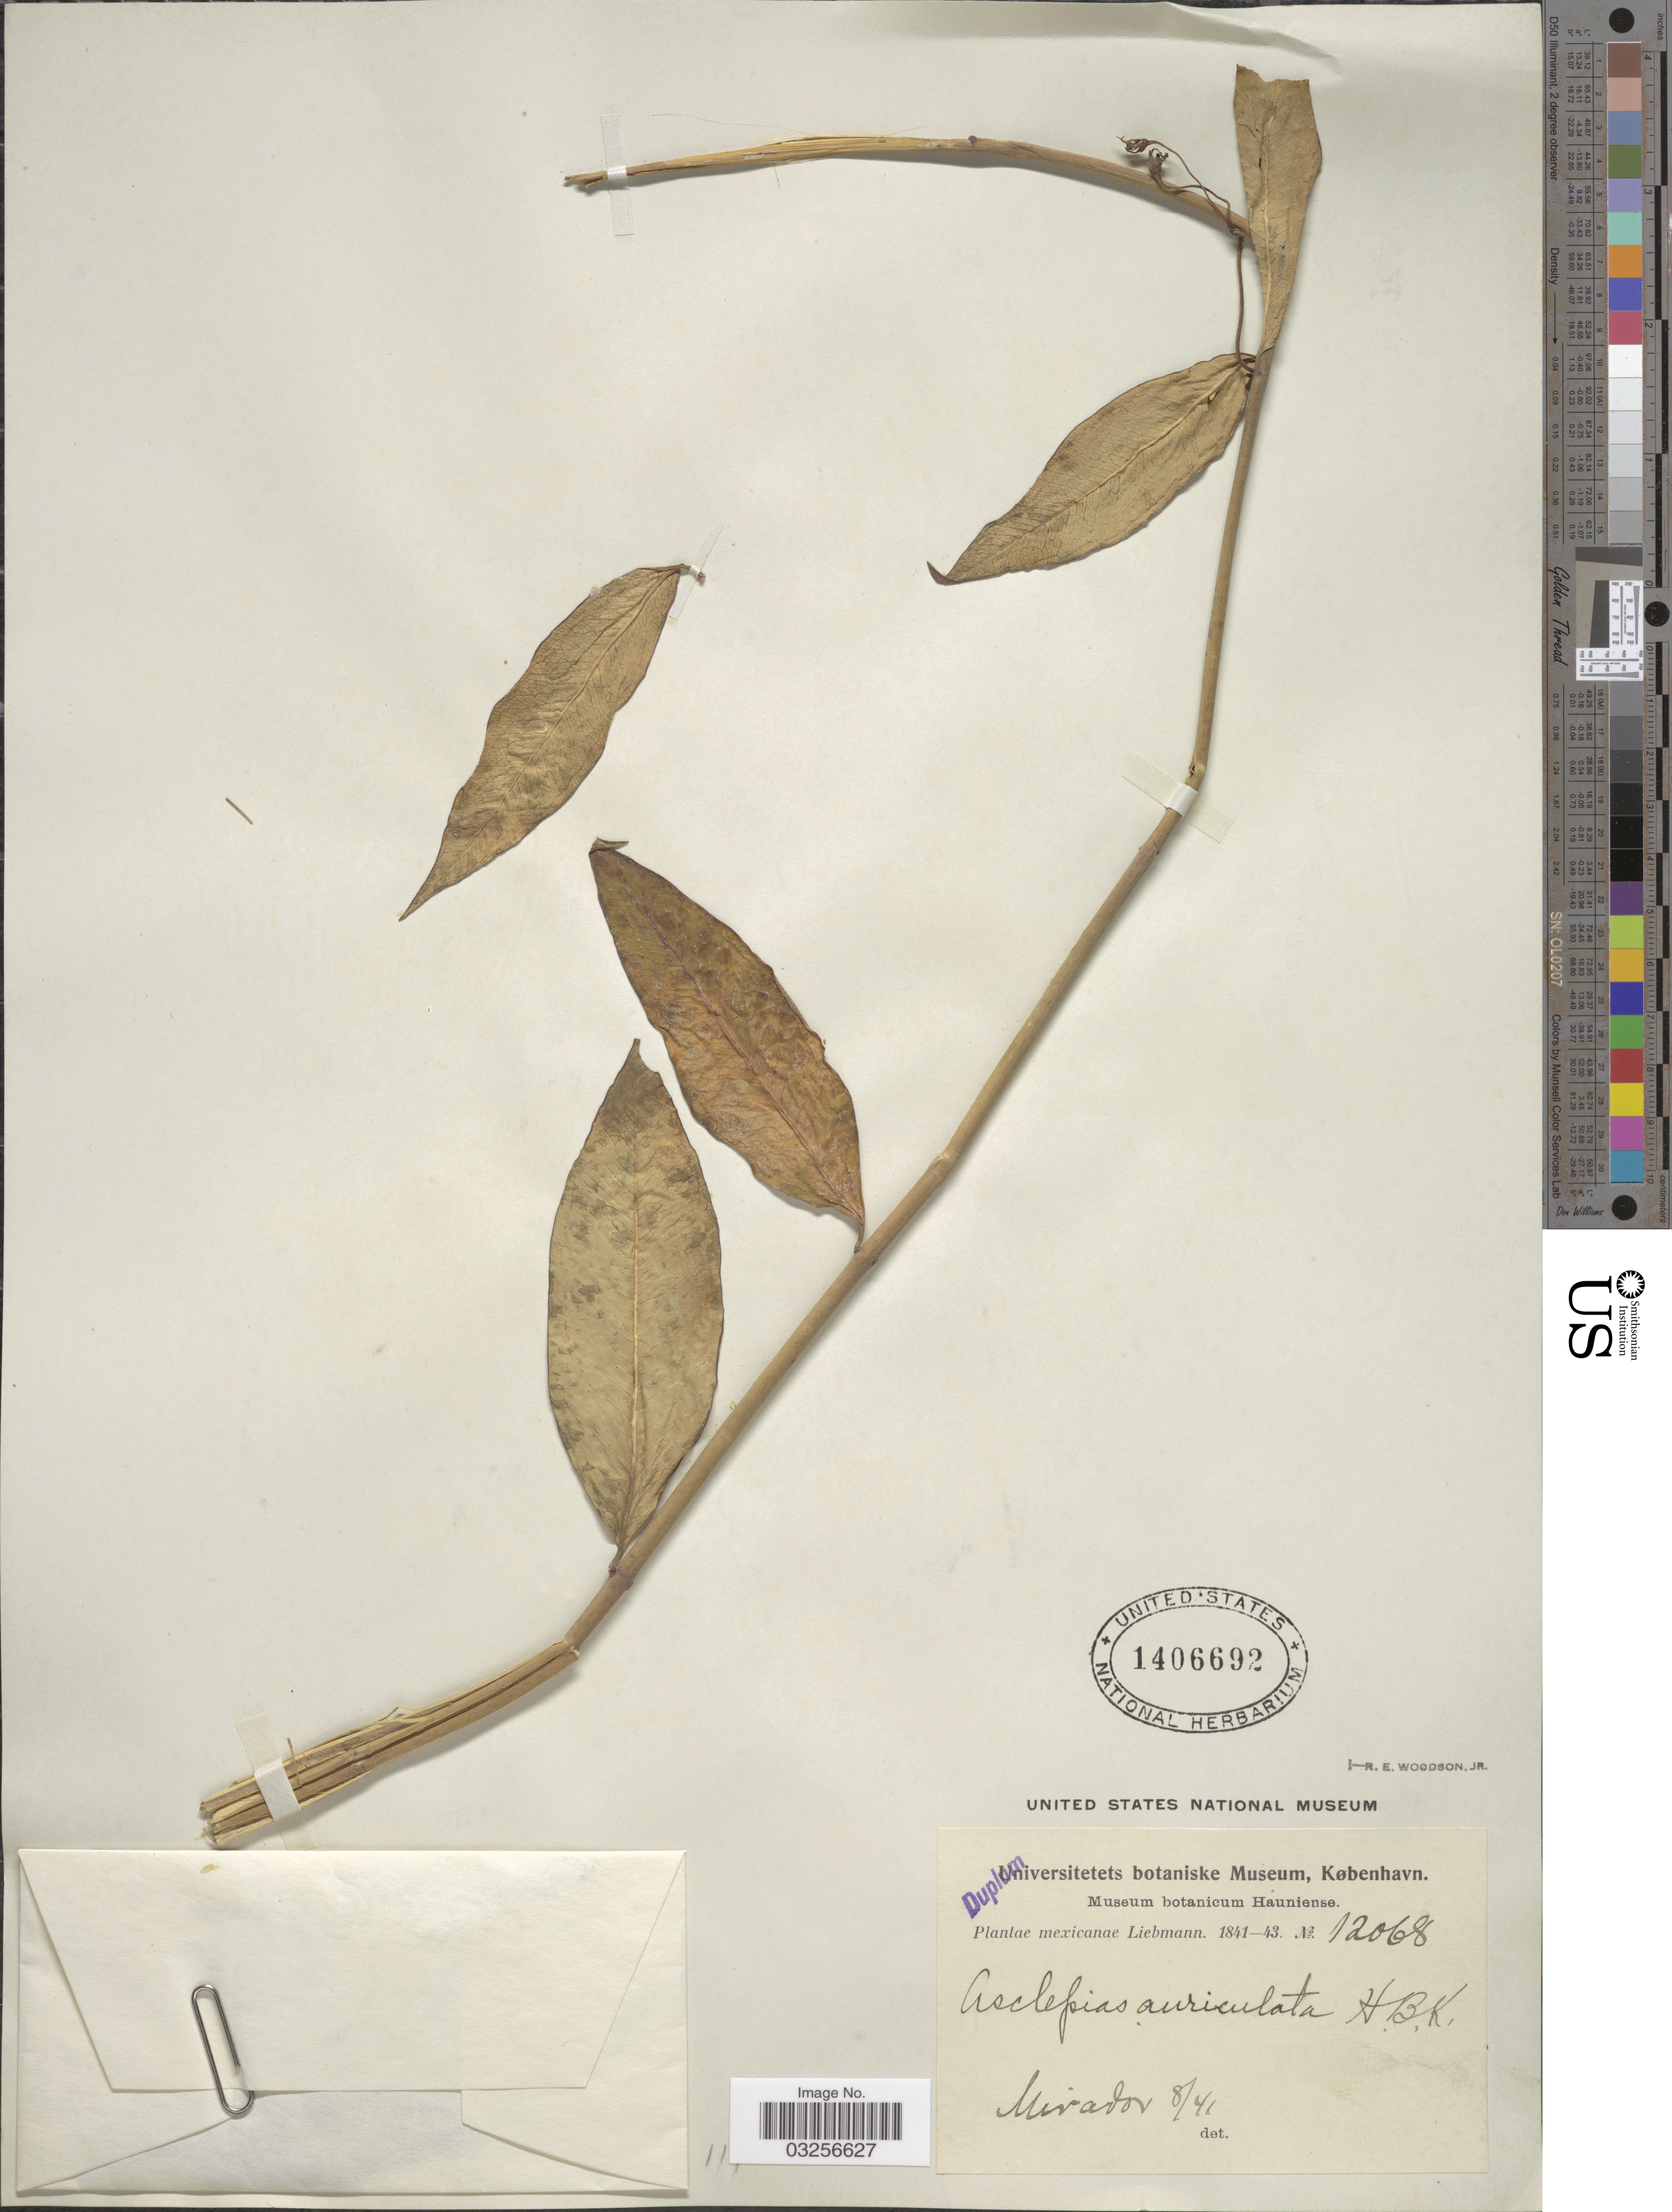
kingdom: Plantae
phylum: Tracheophyta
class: Magnoliopsida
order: Gentianales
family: Apocynaceae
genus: Asclepias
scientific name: Asclepias auriculata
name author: Kunth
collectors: Liebmann, --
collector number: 12068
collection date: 1841-08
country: Mexico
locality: Mirador.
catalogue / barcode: US 1406692